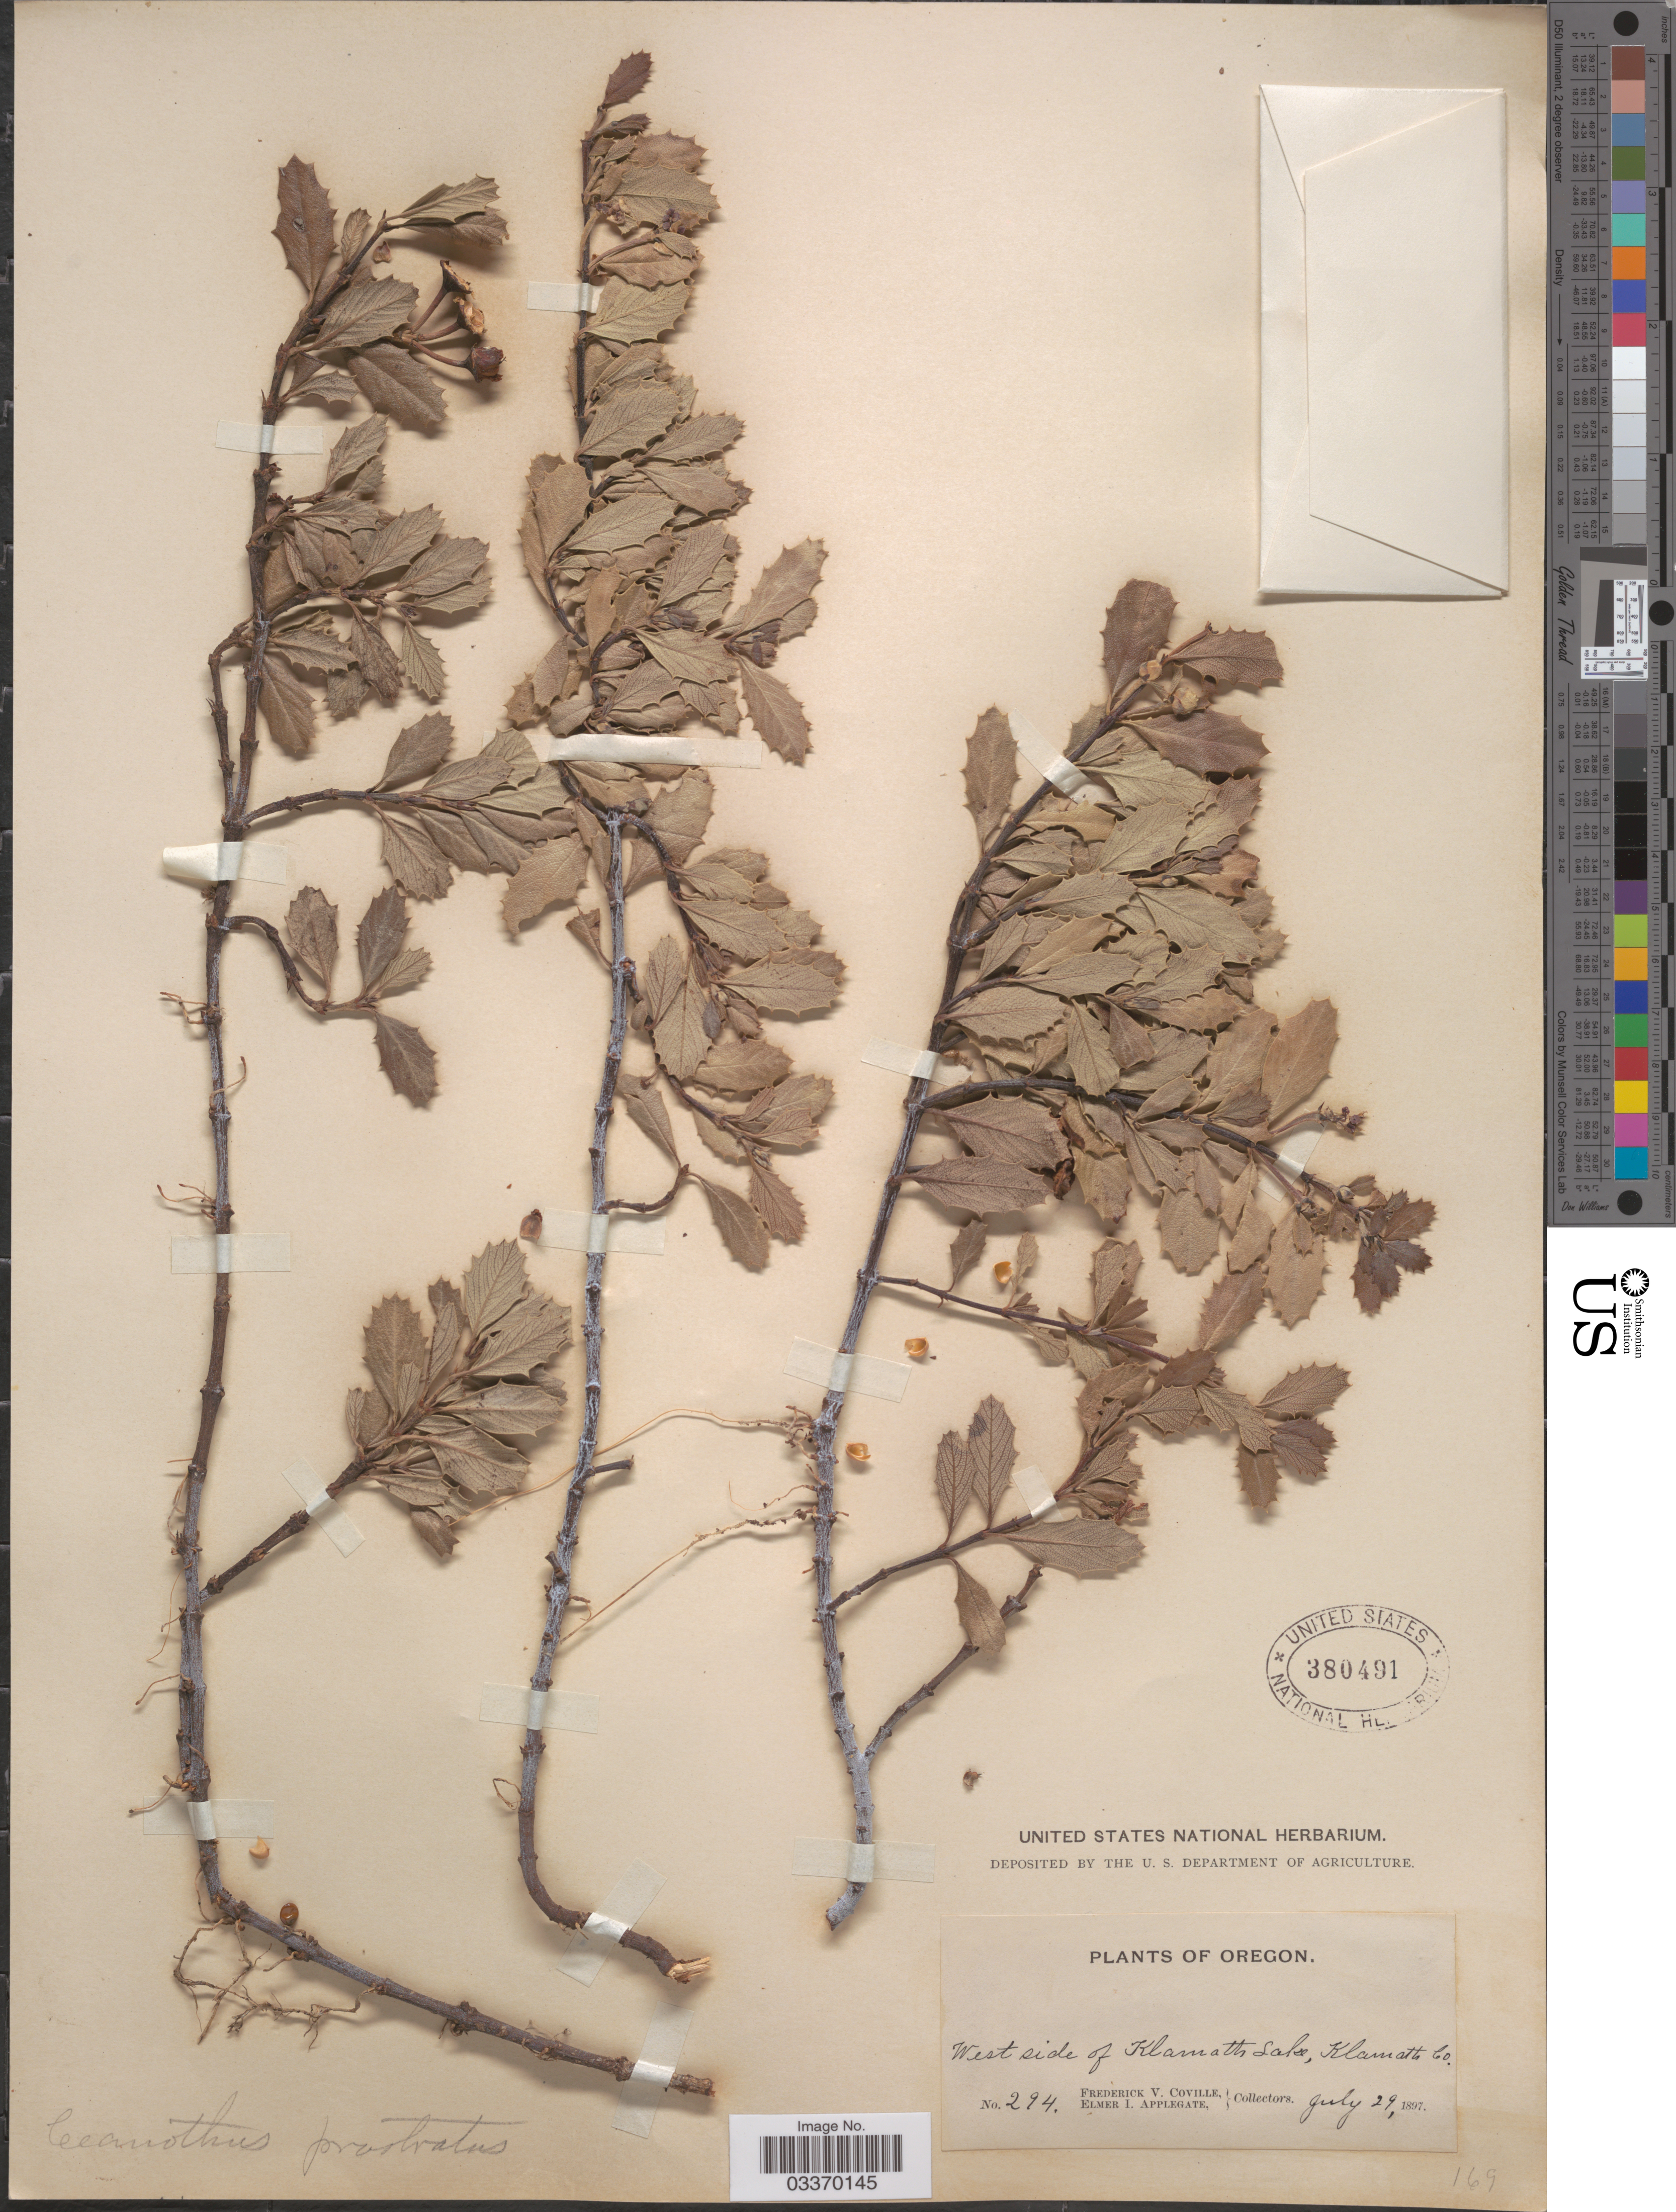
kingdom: Plantae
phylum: Tracheophyta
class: Magnoliopsida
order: Rosales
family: Rhamnaceae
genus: Ceanothus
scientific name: Ceanothus prostratus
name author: Benth.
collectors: F. V. Coville & E. I. Applegate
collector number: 294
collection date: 1897-07-29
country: United States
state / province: Oregon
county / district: Klamath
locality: West side of Klamath Lake, Klamath Co.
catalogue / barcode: US 380491